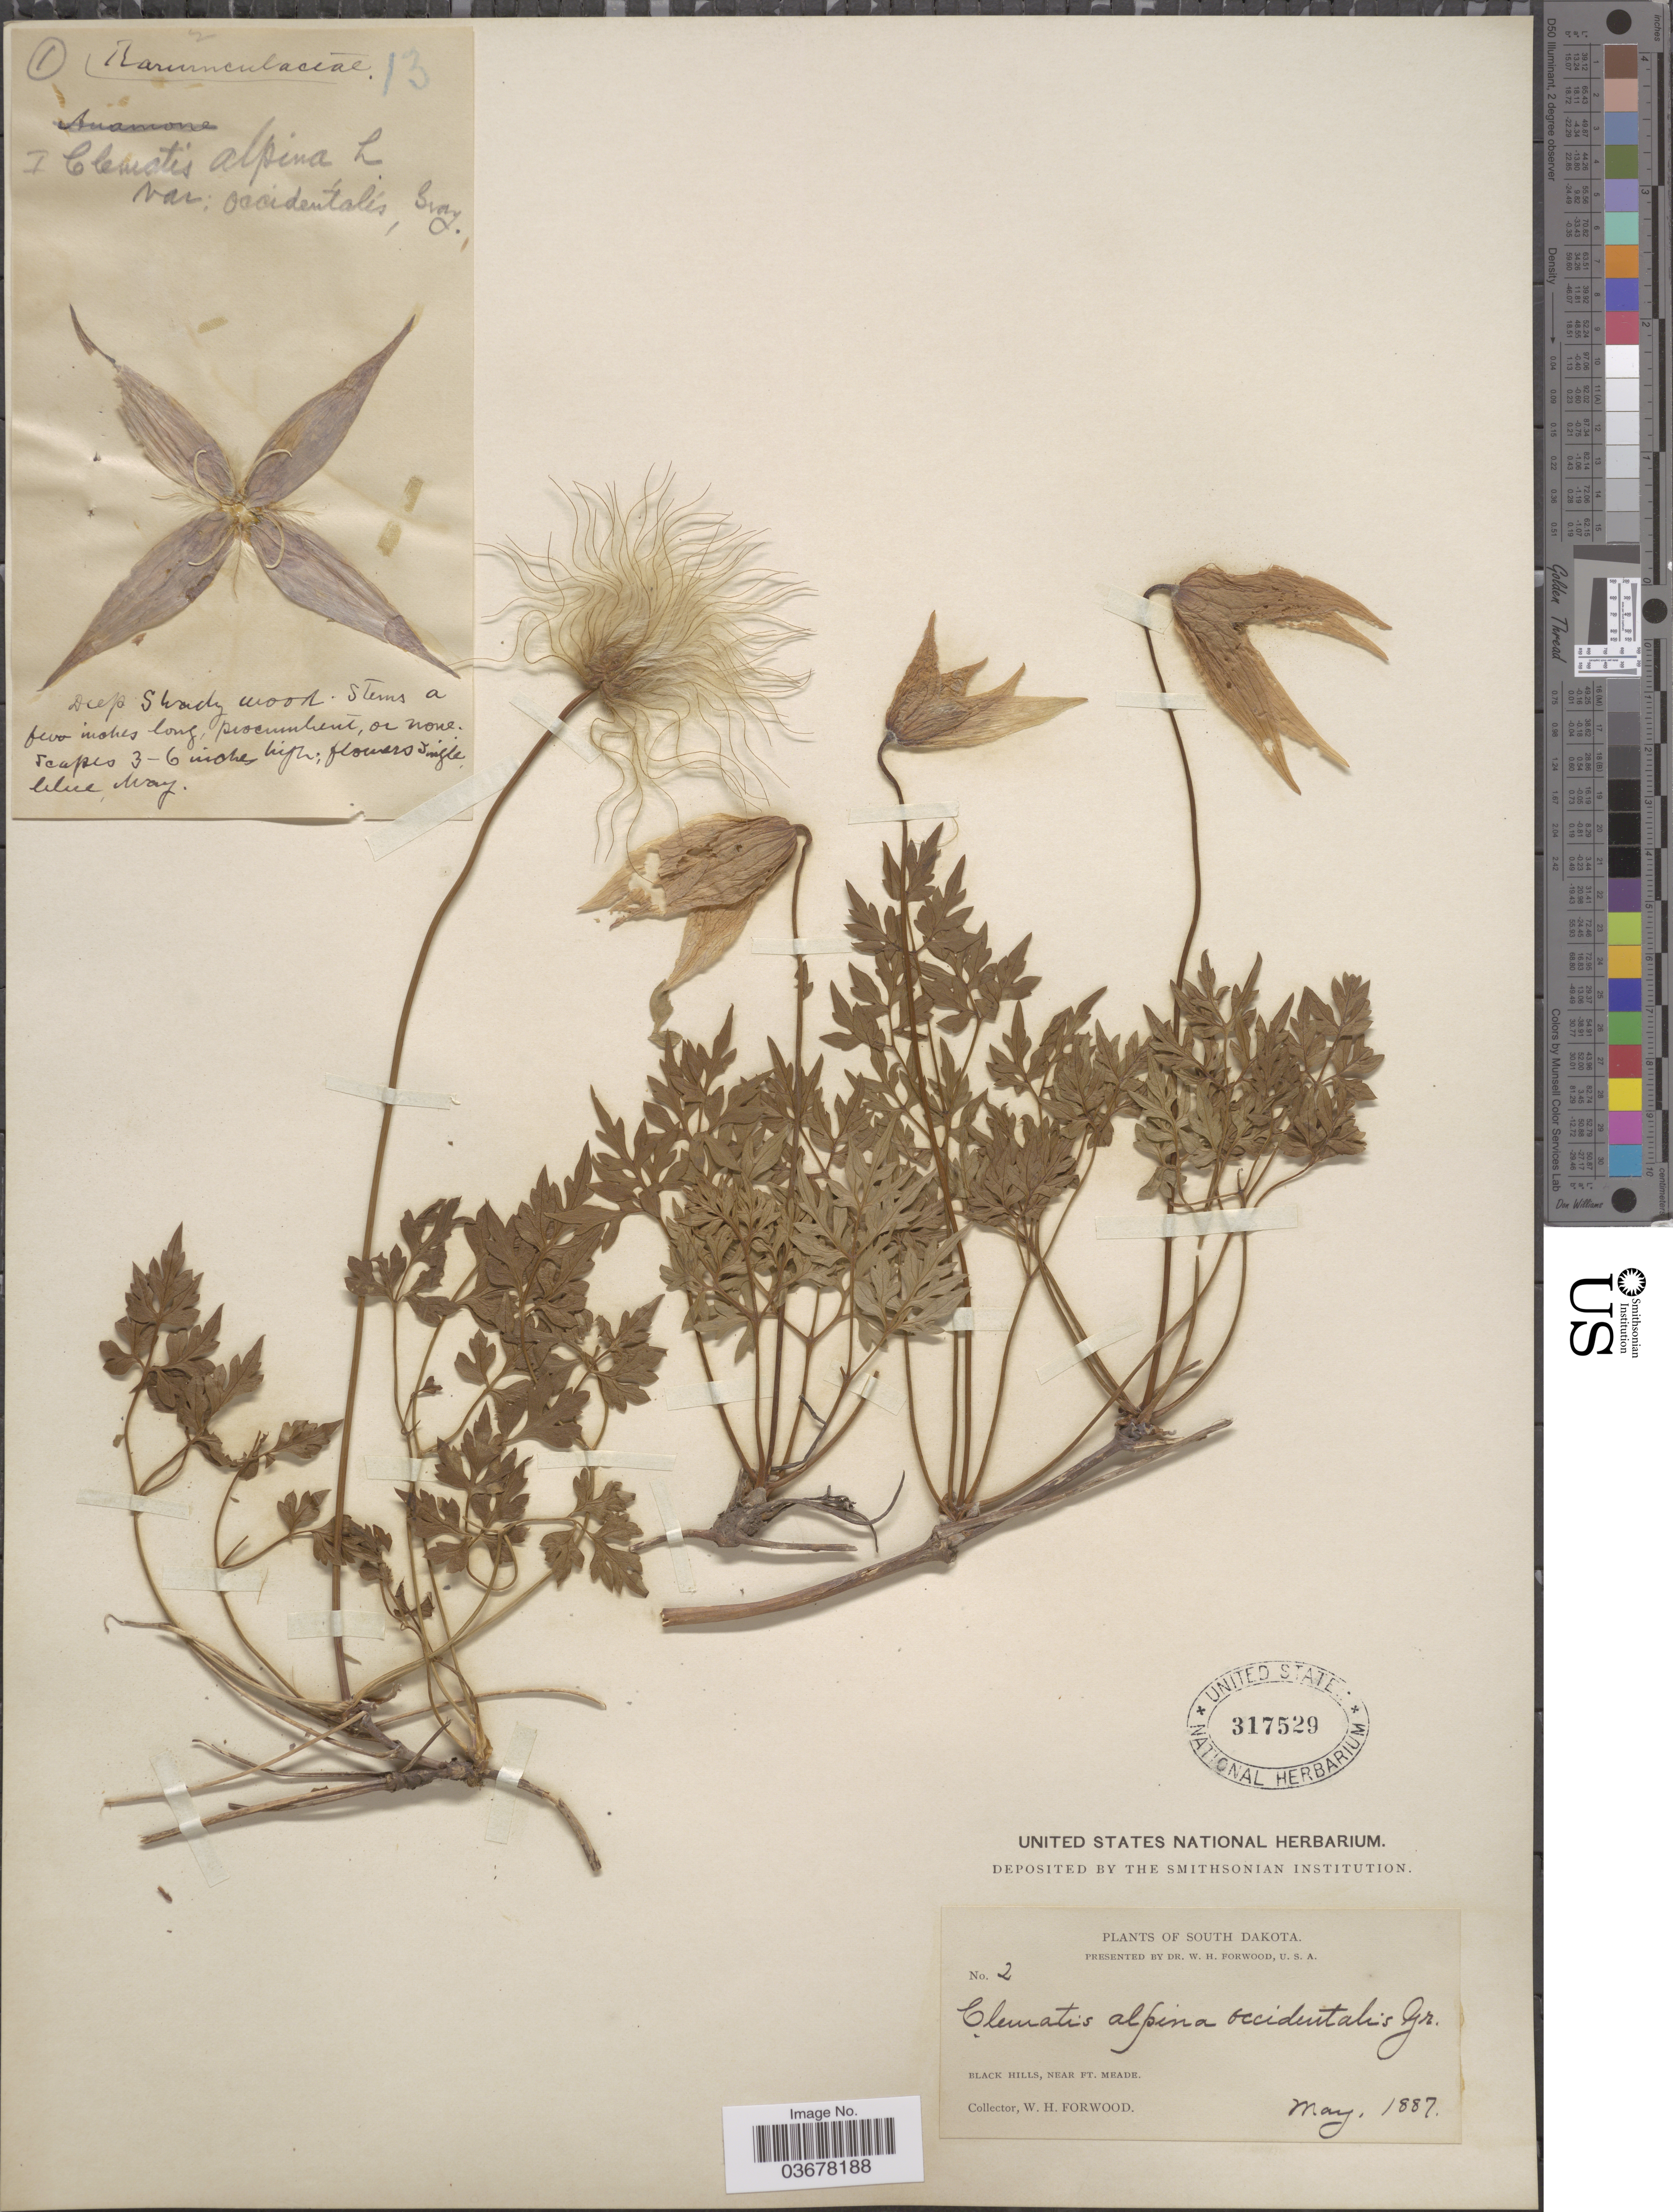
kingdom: Plantae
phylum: Tracheophyta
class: Magnoliopsida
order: Ranunculales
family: Ranunculaceae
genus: Clematis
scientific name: Clematis columbiana var. tenuiloba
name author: (A. Gray) J.S. Pringle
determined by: Strong, M. T., (US), Smithsonian Institution - National Museum of Natural History (UNITED STATES)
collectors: W. Forwood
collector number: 2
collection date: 1887-05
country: United States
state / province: South Dakota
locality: Black Hills, near Fort Meade.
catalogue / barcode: US 317529